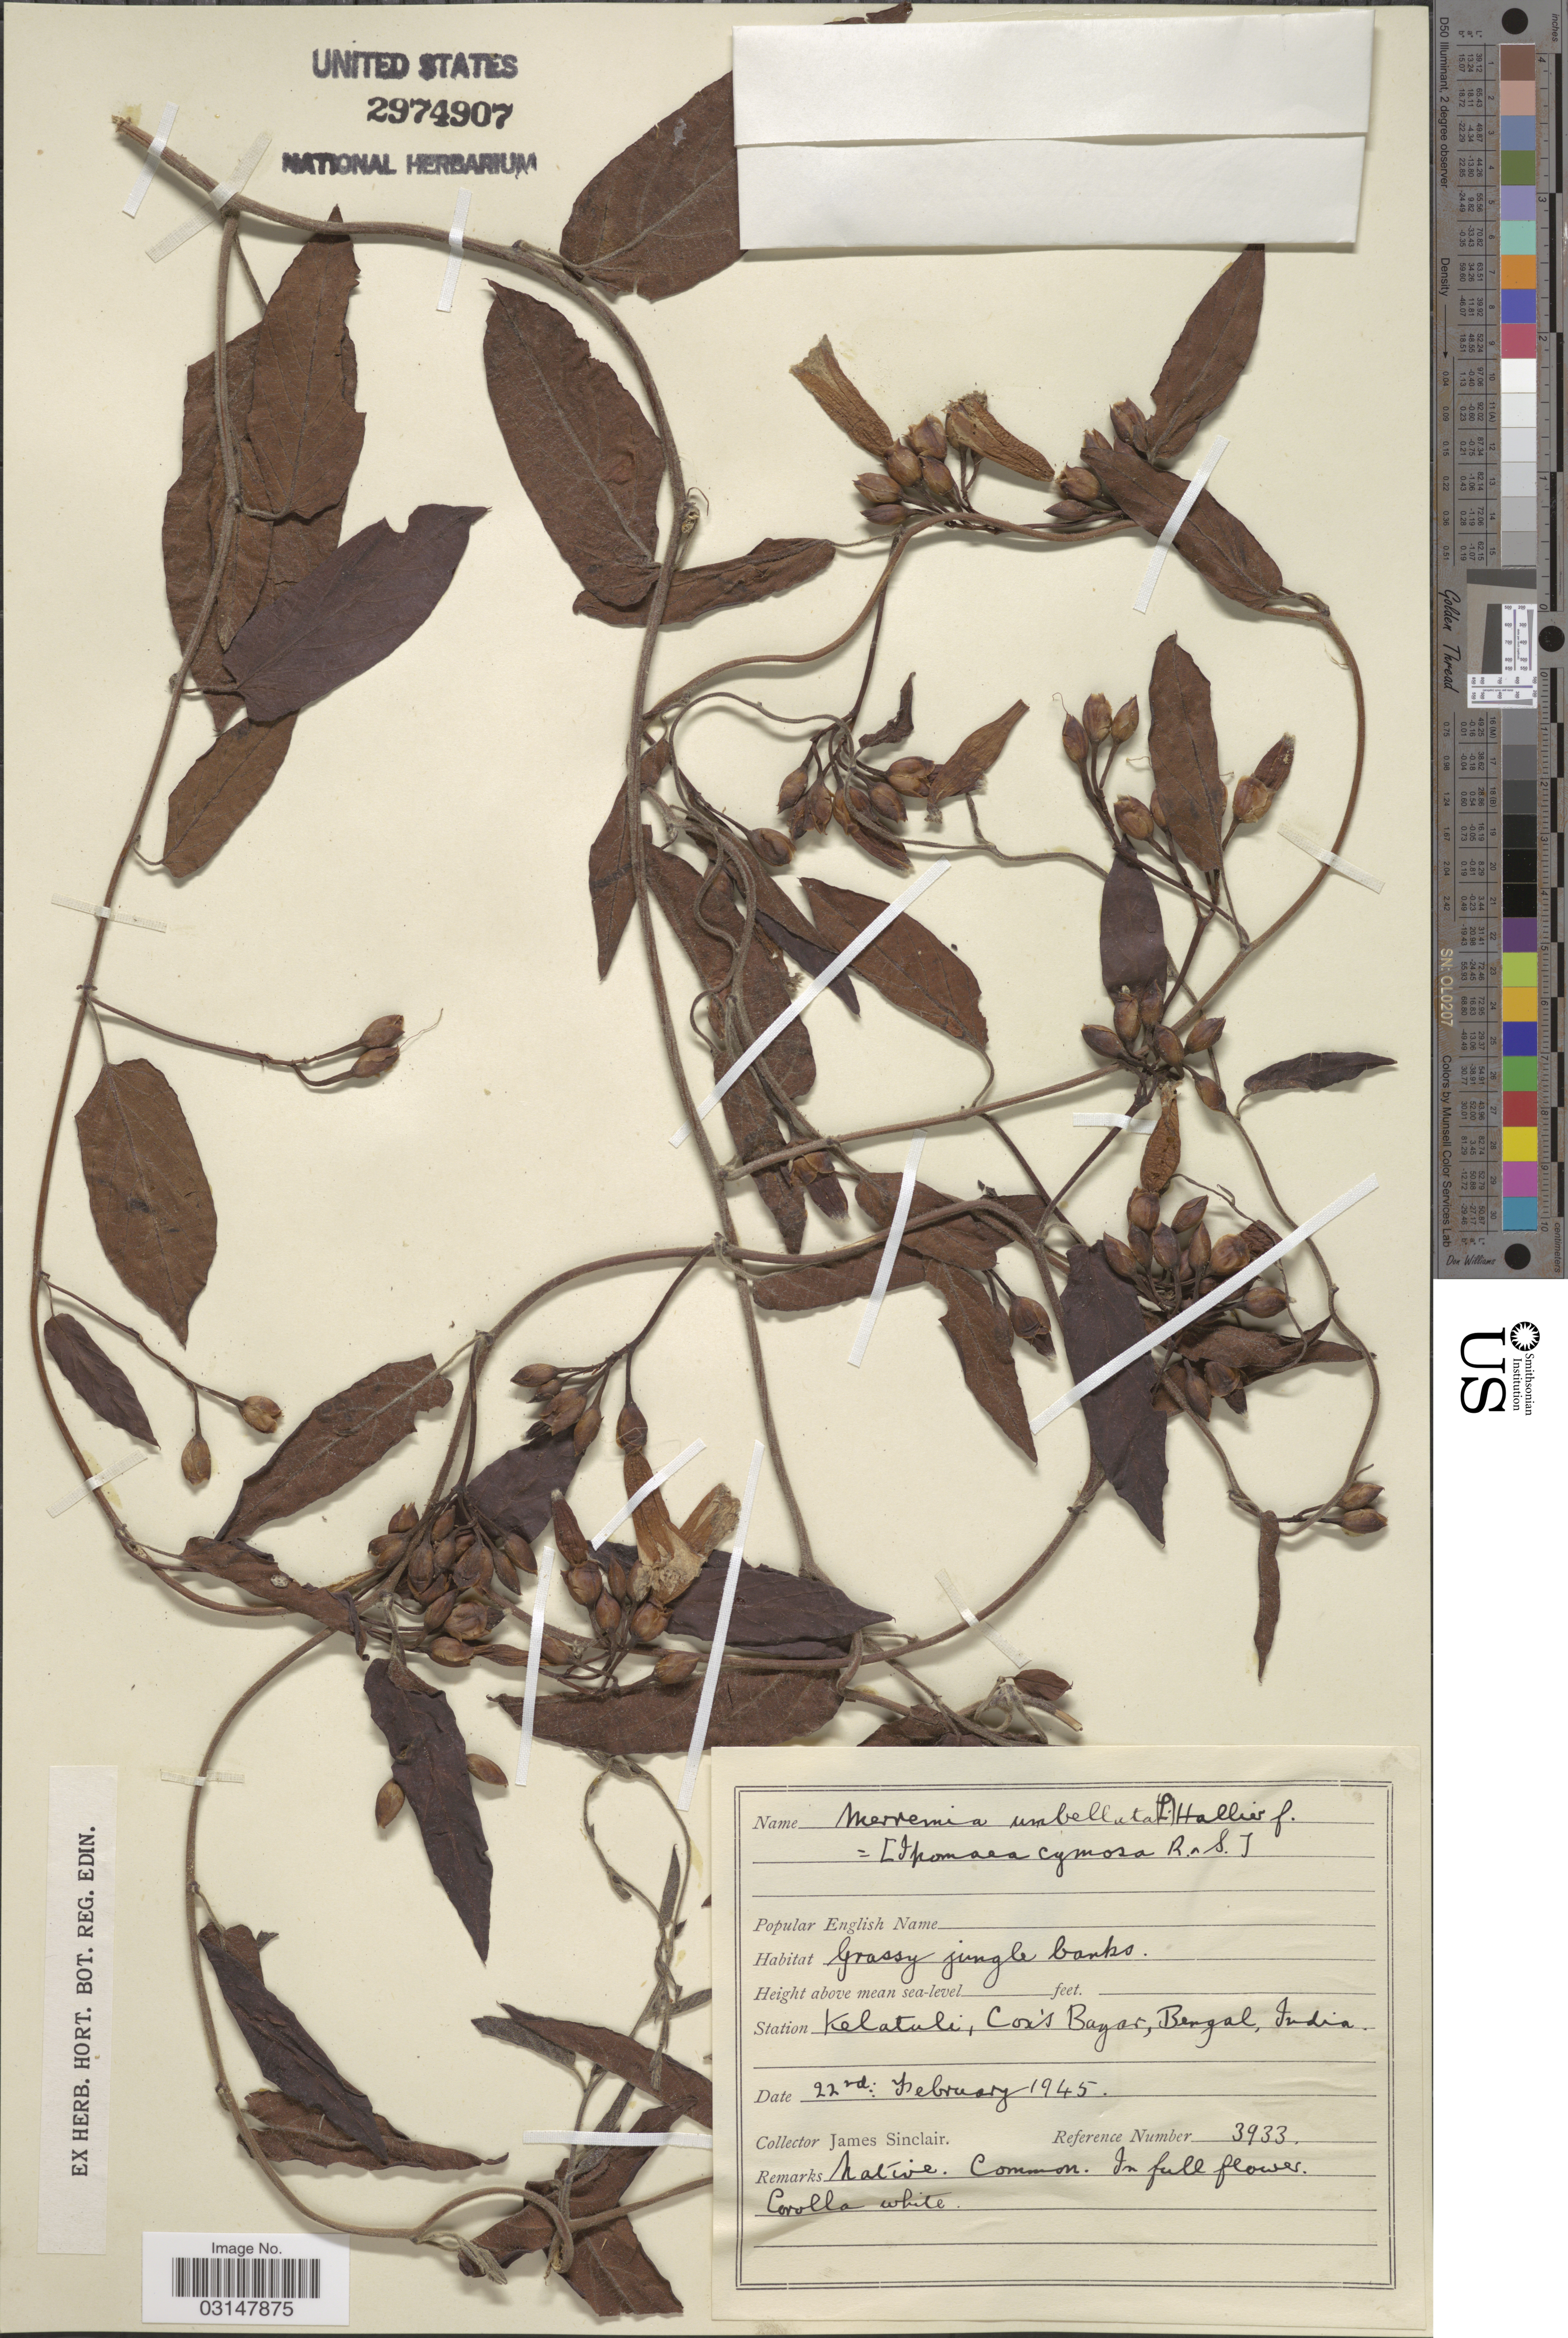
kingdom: Plantae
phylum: Tracheophyta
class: Magnoliopsida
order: Solanales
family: Convolvulaceae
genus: Camonea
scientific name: Camonea pilosa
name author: (Houtt.) A. R. Simões & Staples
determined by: Strong, Mark T., (BOT), Smithsonian Institution - National Museum of Natural History (UNITED STATES)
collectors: J. Sinclair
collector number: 3933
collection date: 1945-02-22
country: Bangladesh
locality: Station Kelatuli, Cox's Bazar, Bengal.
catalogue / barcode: US 2974907